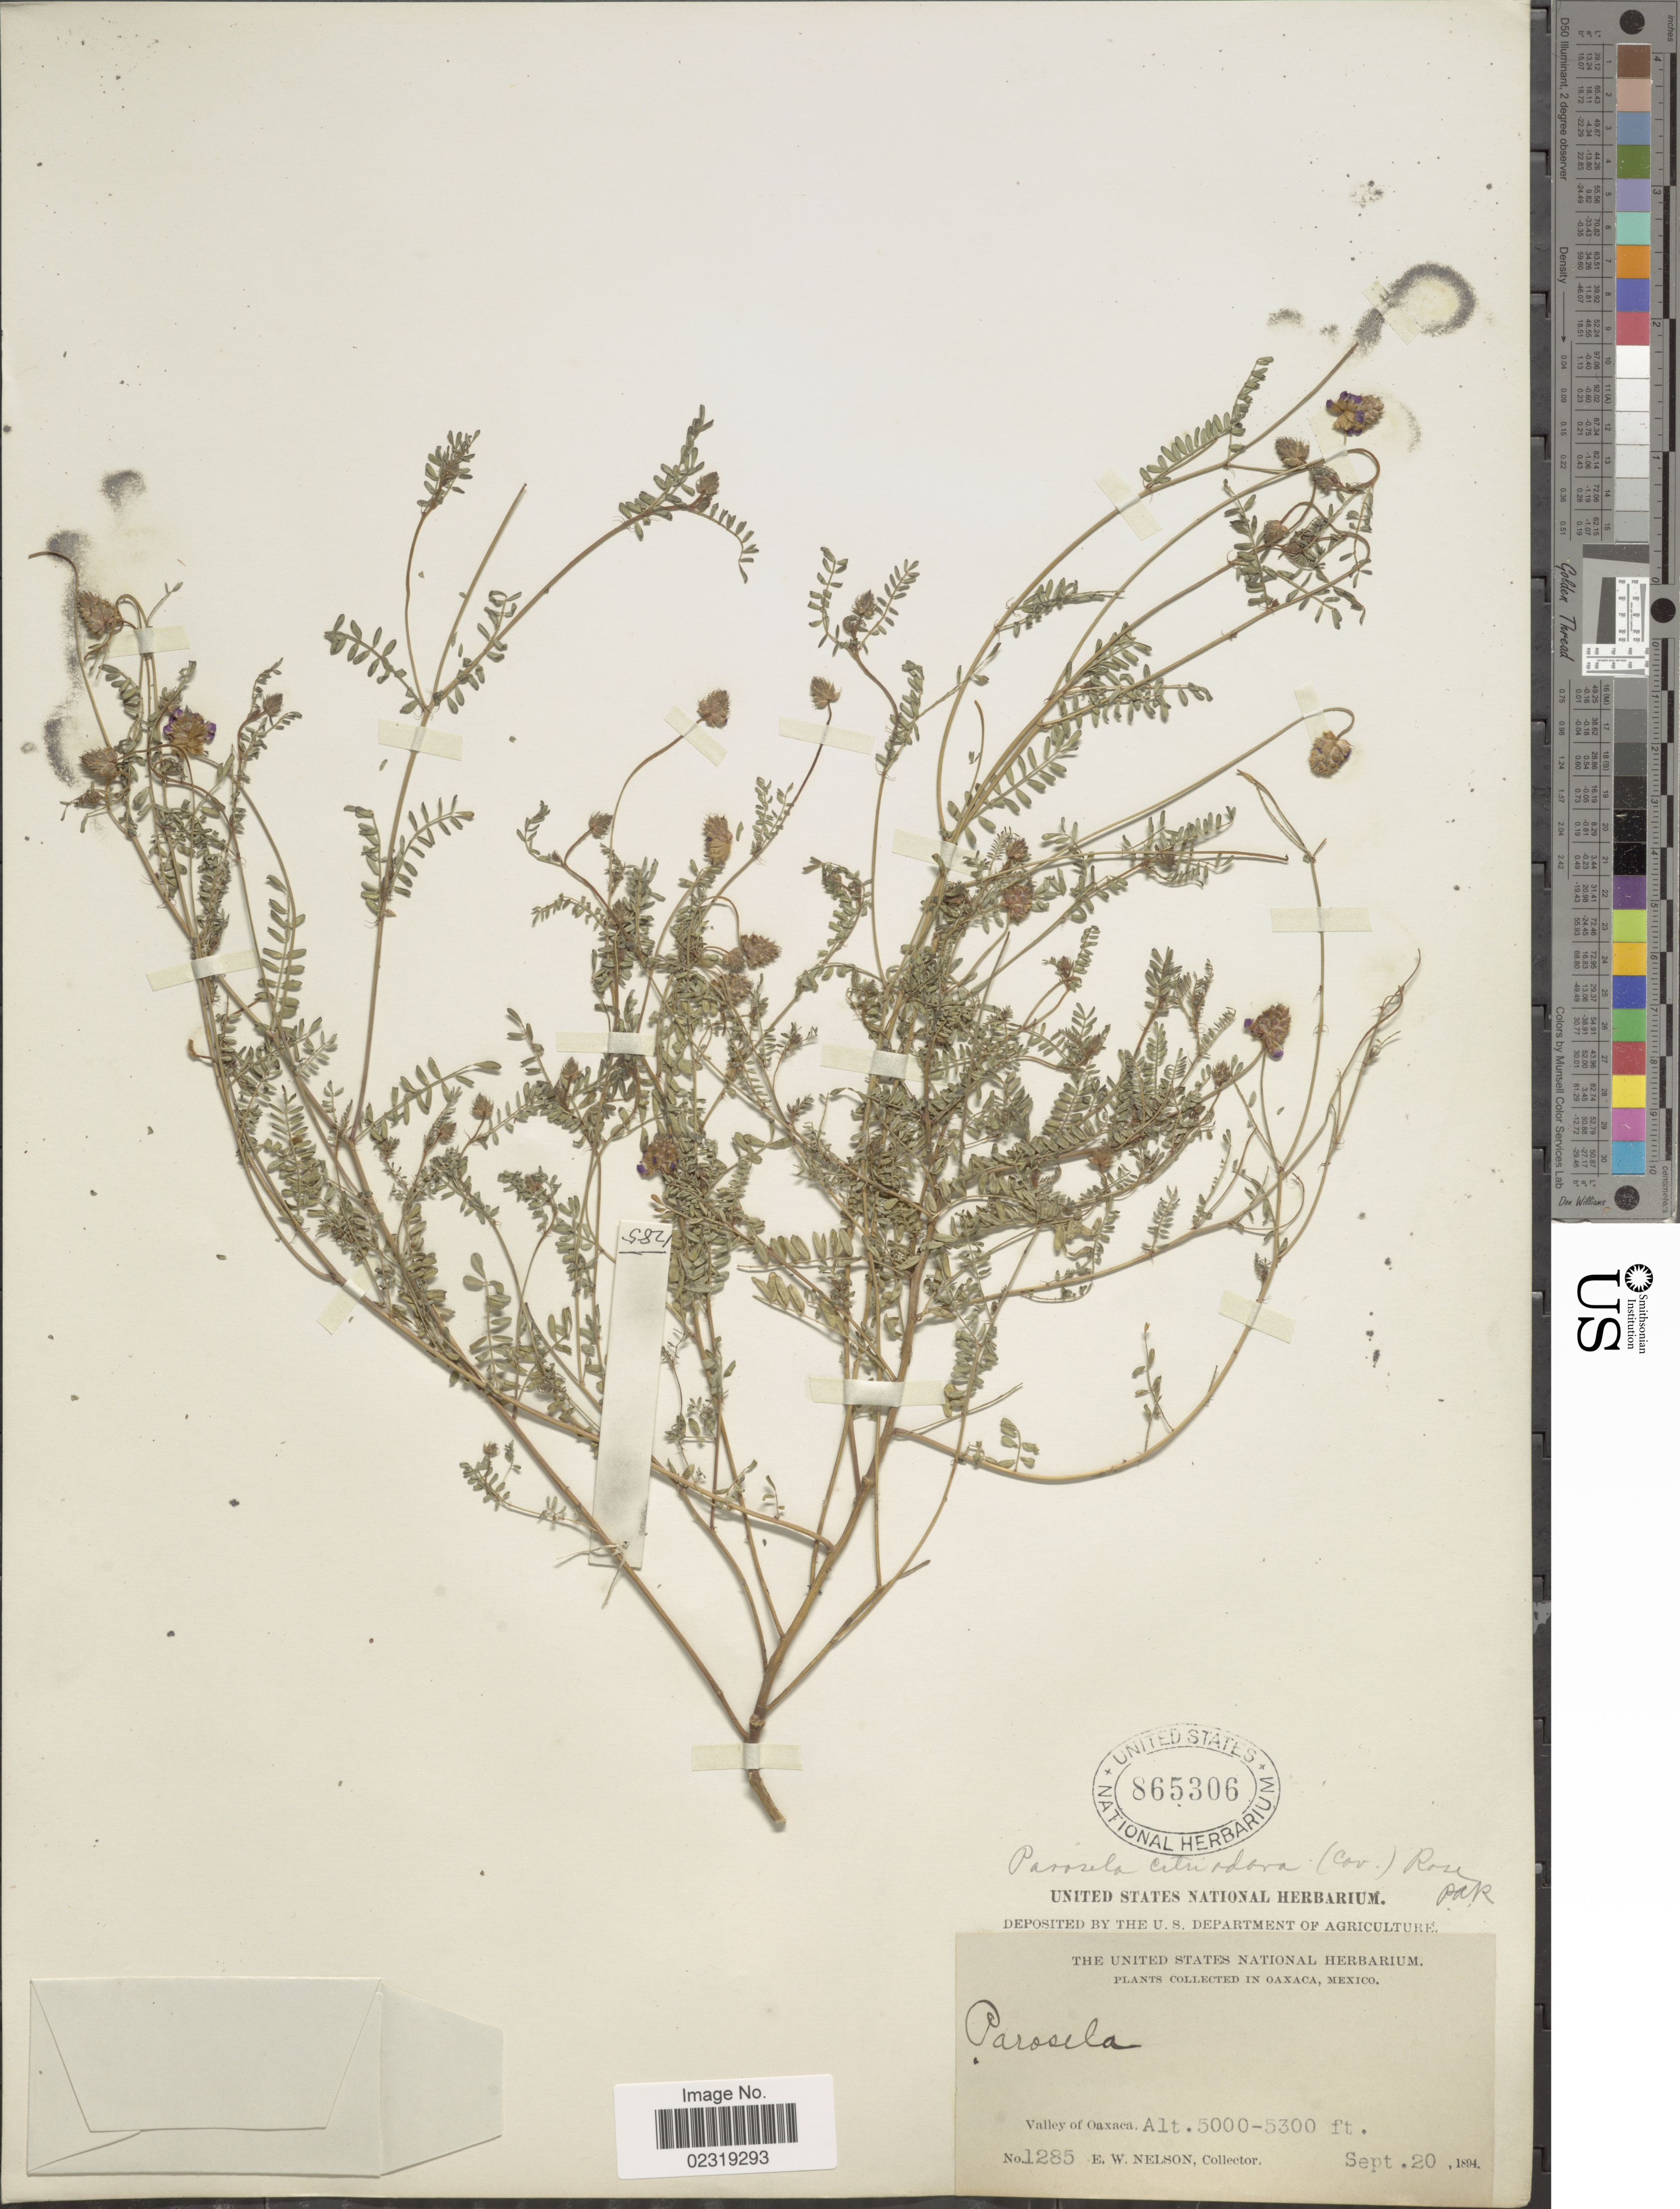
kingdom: Plantae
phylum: Tracheophyta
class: Magnoliopsida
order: Fabales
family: Fabaceae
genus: Dalea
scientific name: Dalea foliolosa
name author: (Aiton) Barneby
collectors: E. W. Nelson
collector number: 1285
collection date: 1894-09-20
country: Mexico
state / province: Oaxaca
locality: Valley of Oaxaca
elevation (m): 1524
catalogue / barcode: US 865306